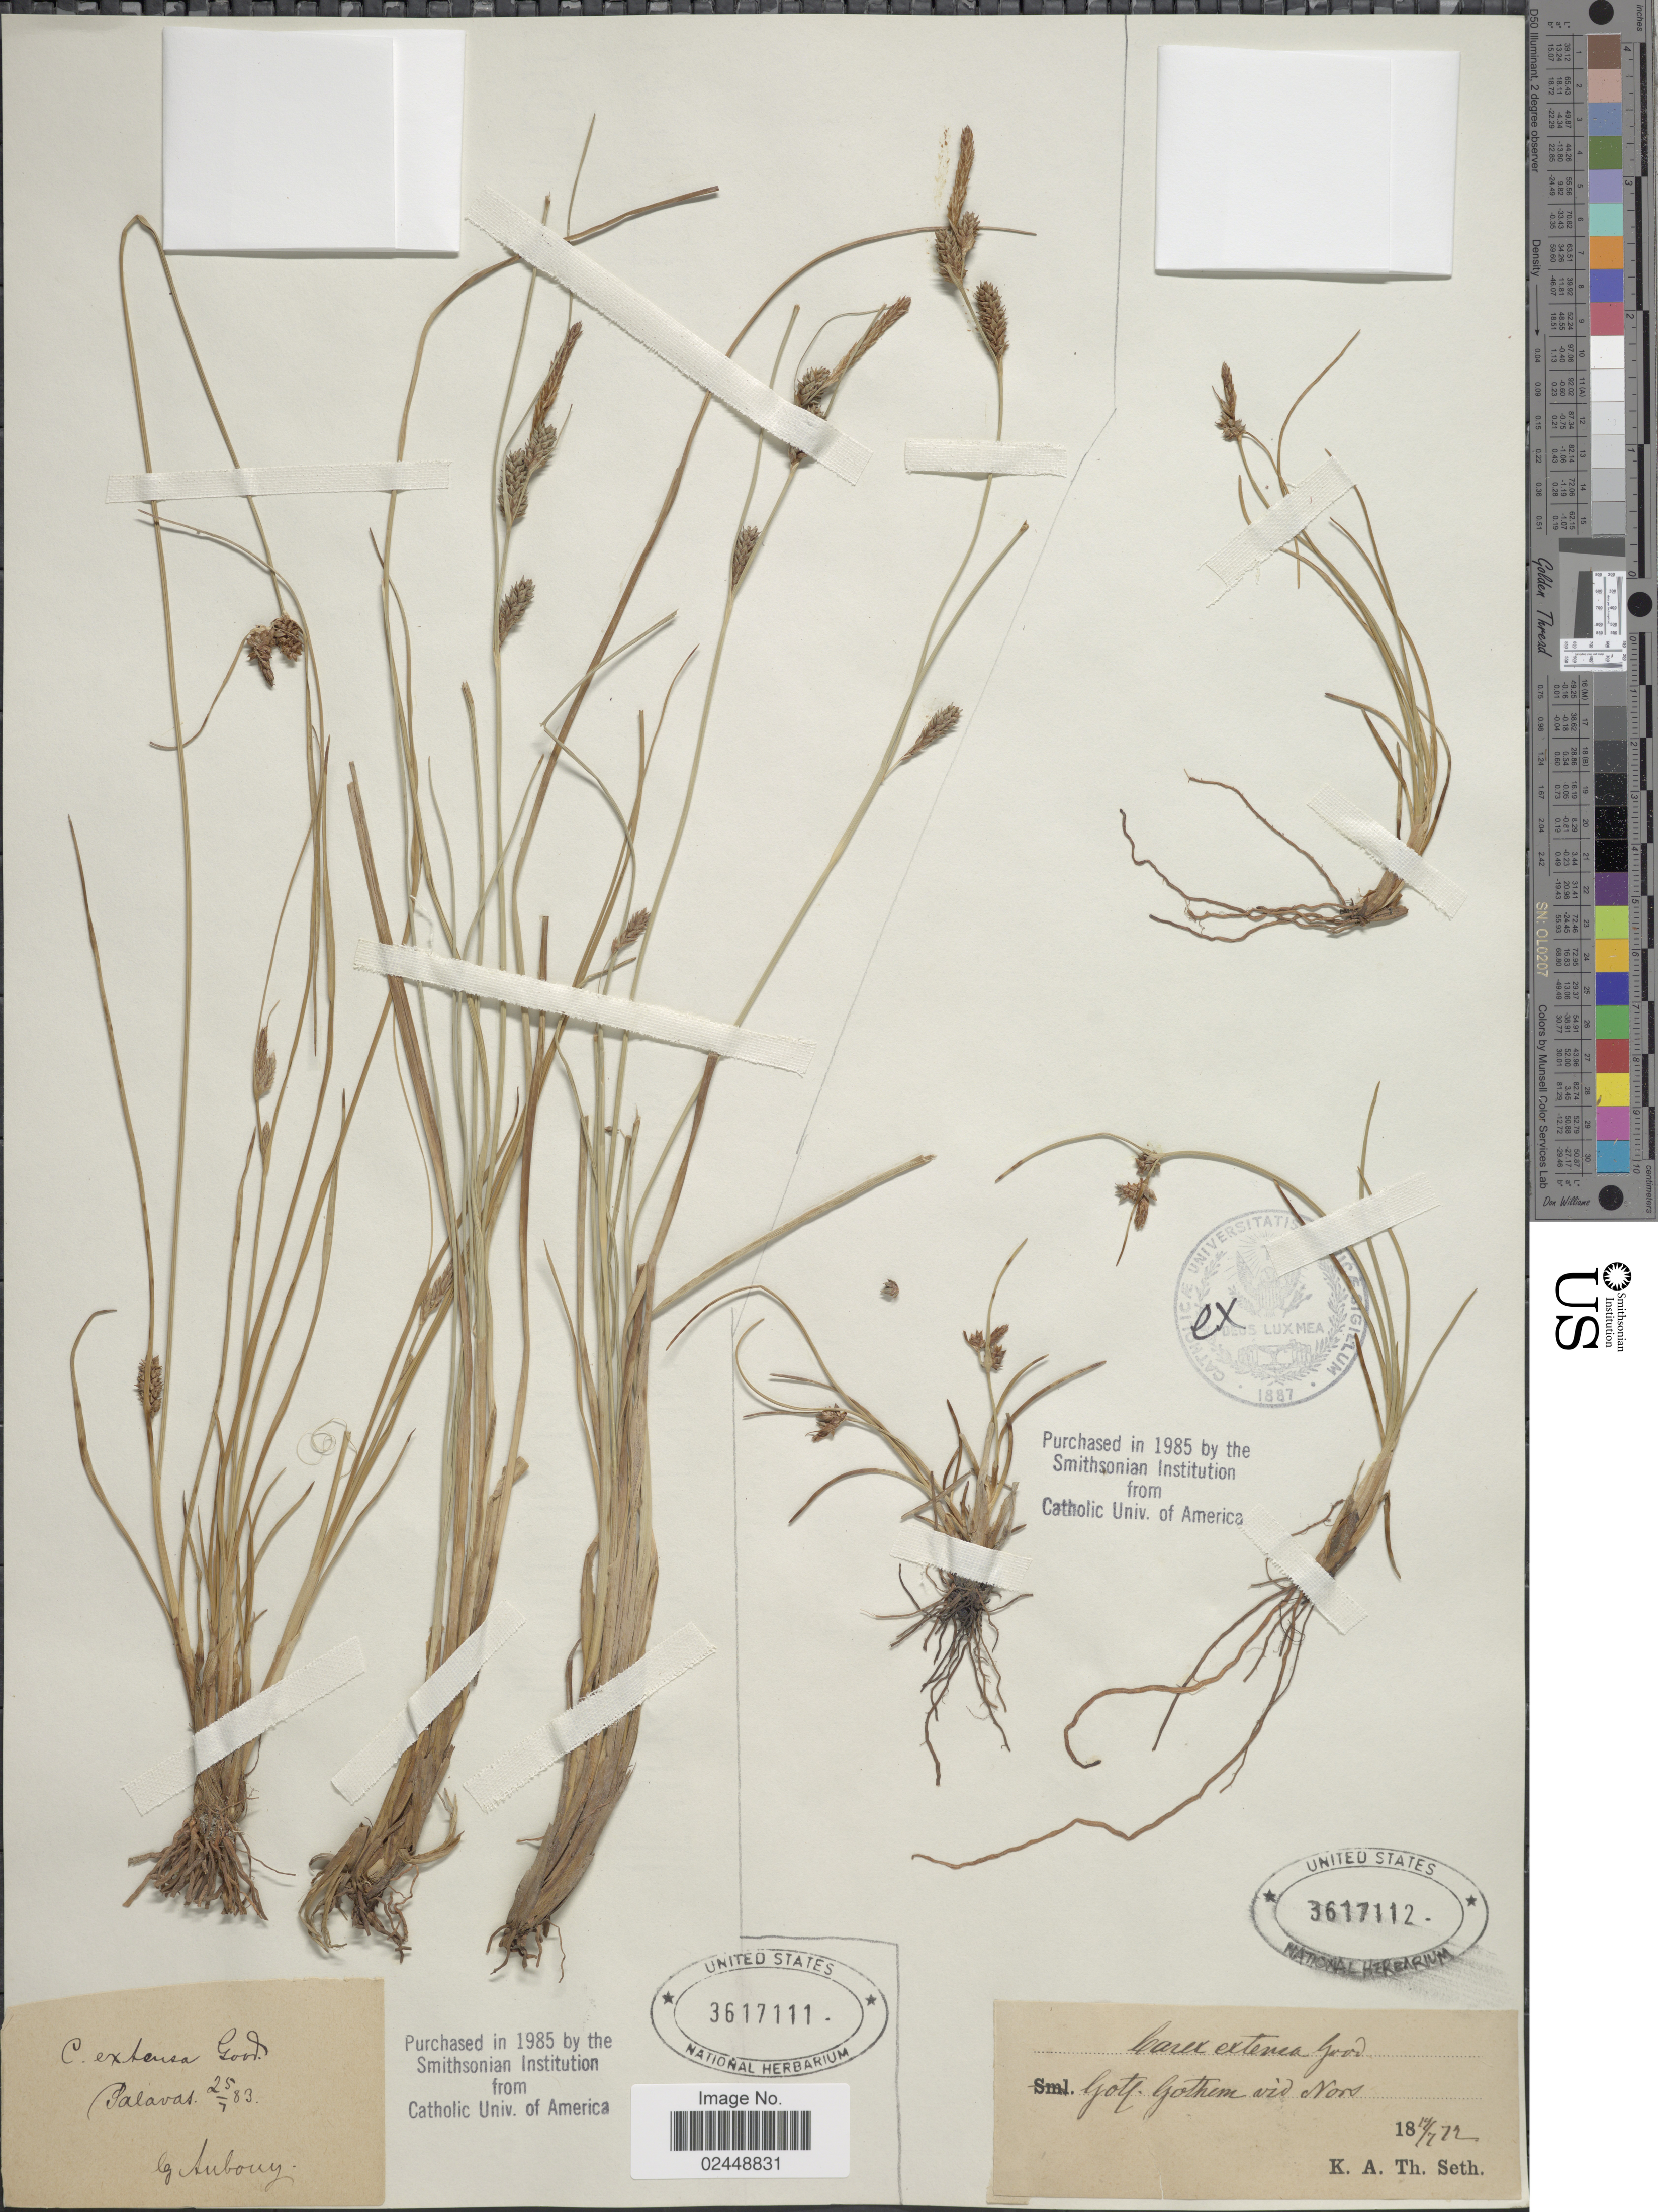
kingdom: Plantae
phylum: Tracheophyta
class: Liliopsida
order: Poales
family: Cyperaceae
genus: Carex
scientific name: Carex extensa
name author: Gooden.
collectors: -. Anbouy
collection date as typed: Transcribed d/m/y: 25/7/83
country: France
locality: Palavas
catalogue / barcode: US 3617111